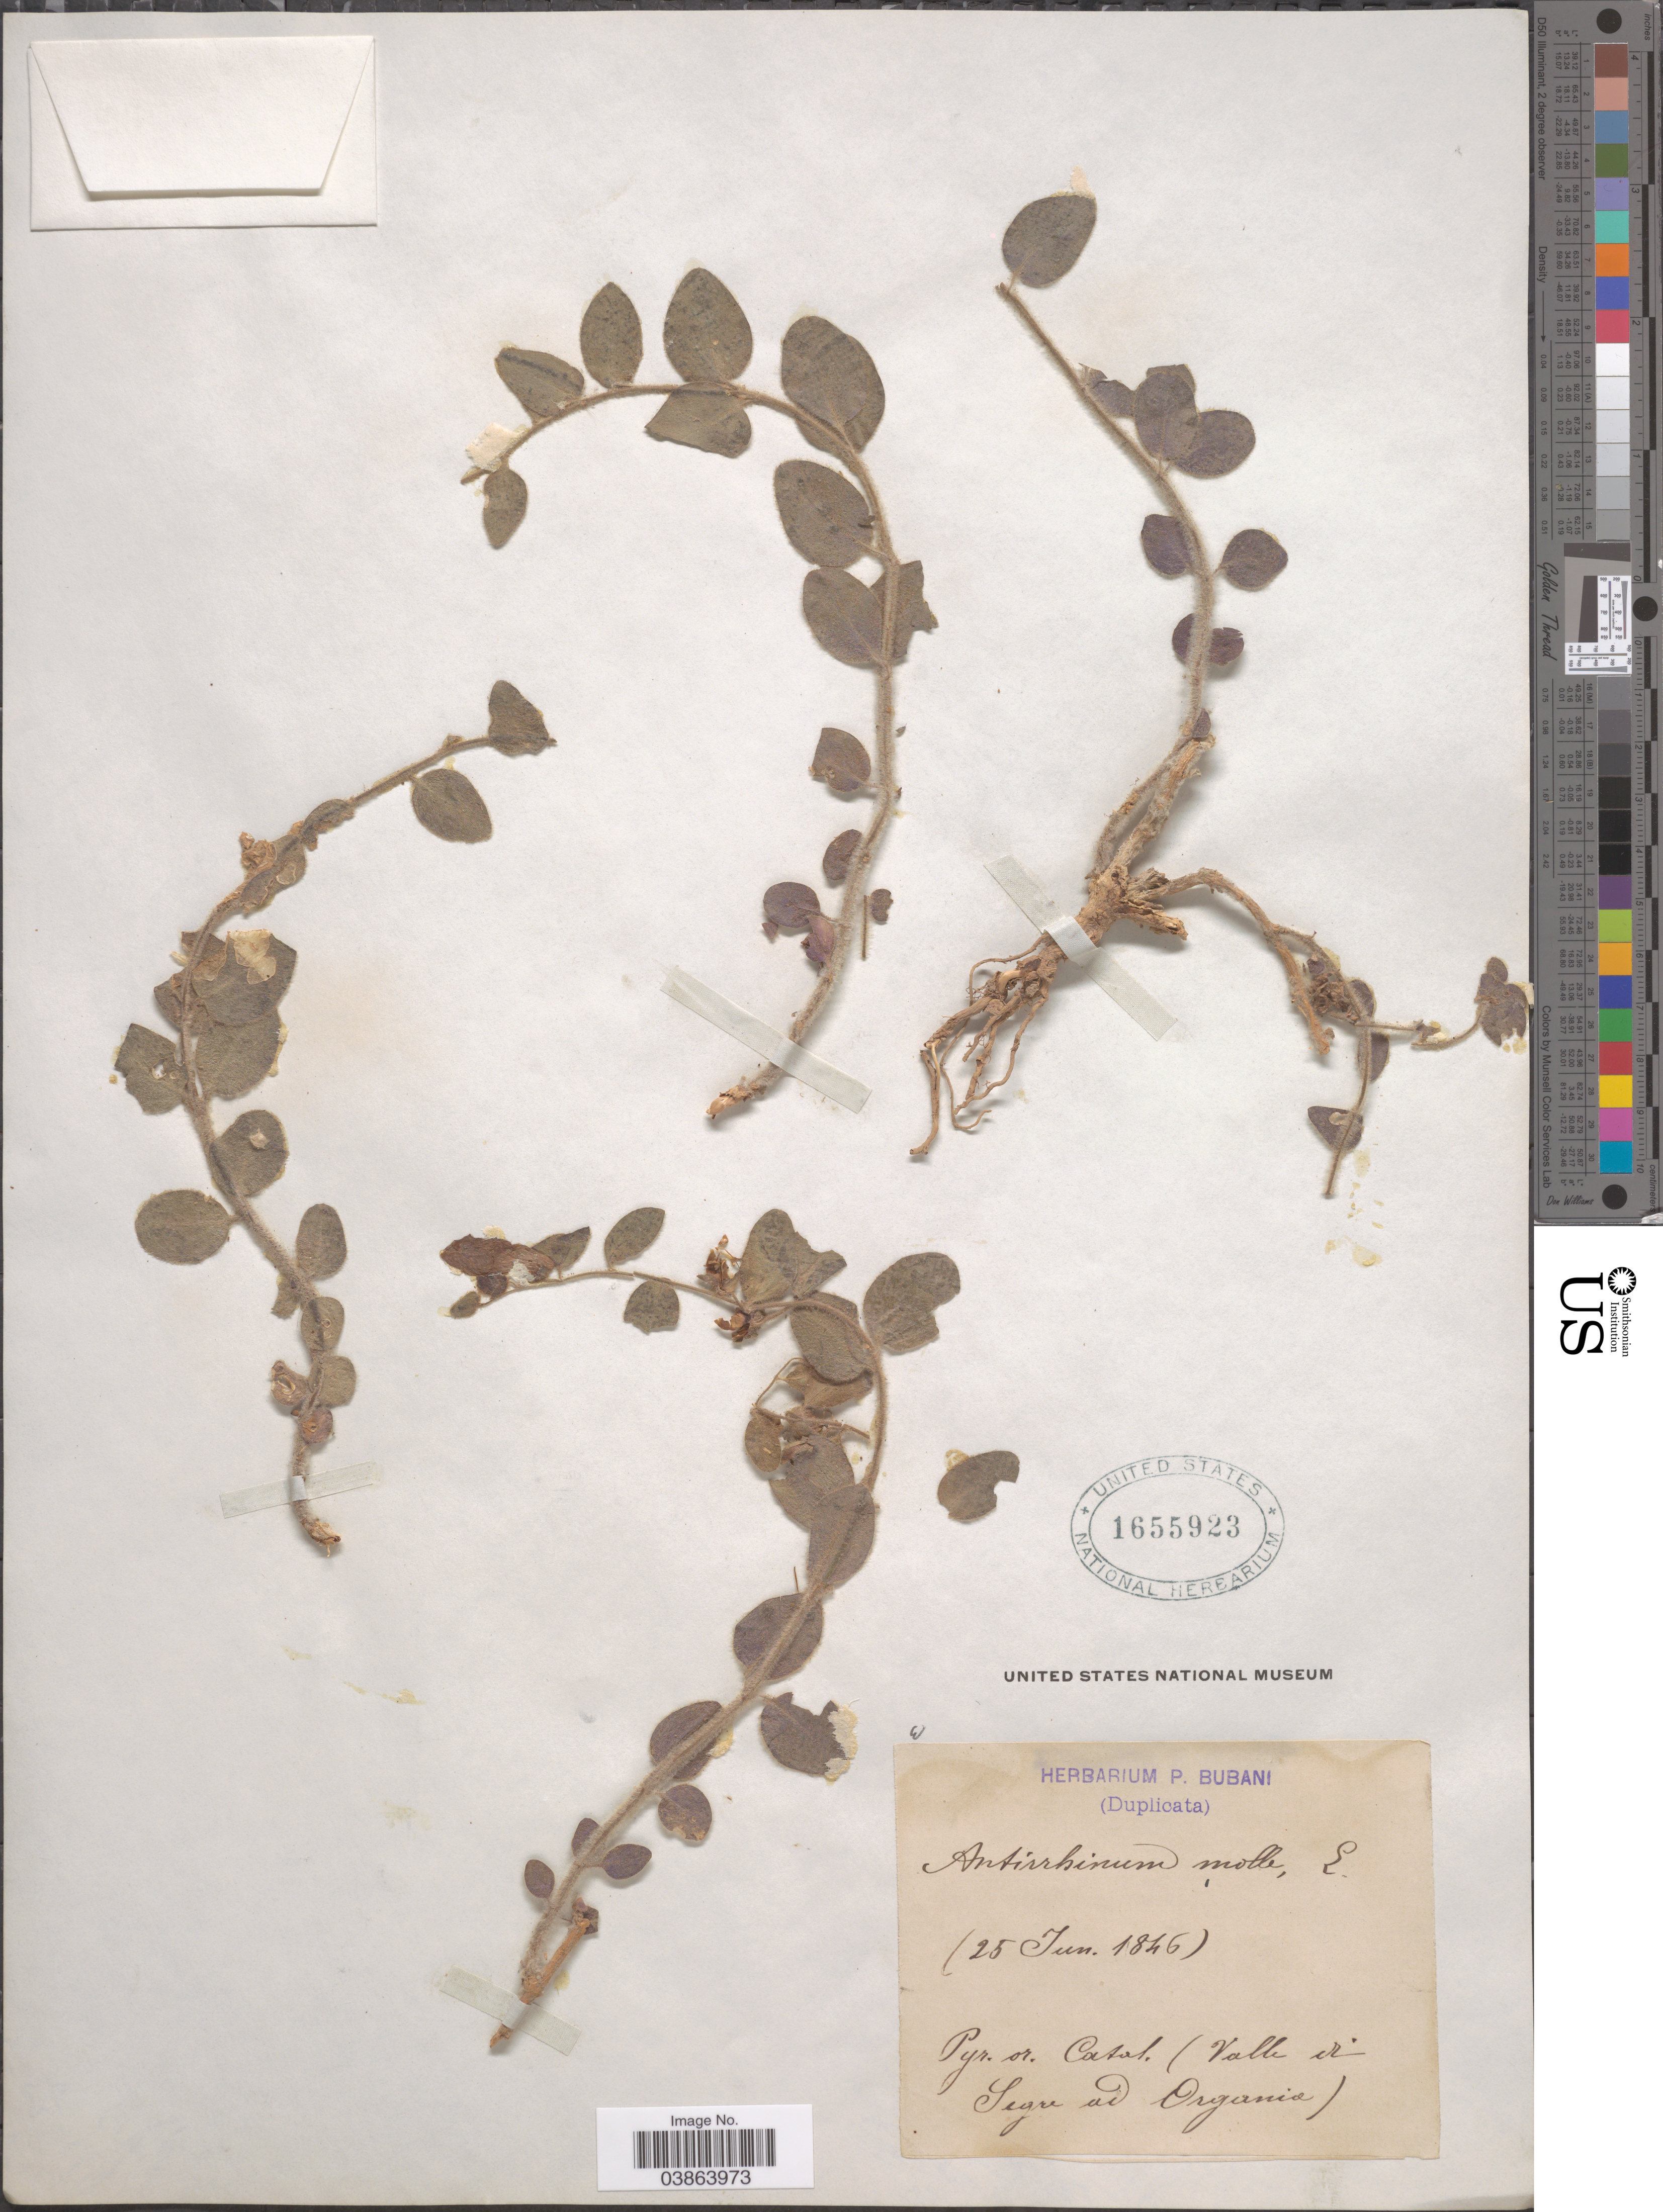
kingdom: Plantae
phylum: Tracheophyta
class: Magnoliopsida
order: Lamiales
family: Plantaginaceae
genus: Antirrhinum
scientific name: Antirrhinum molle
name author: L.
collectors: ex herb. P. Bubani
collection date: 1846-06-25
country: France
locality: Pyr. or Catal. (Valle di Sigre ad Organiae).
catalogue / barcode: US 1655923